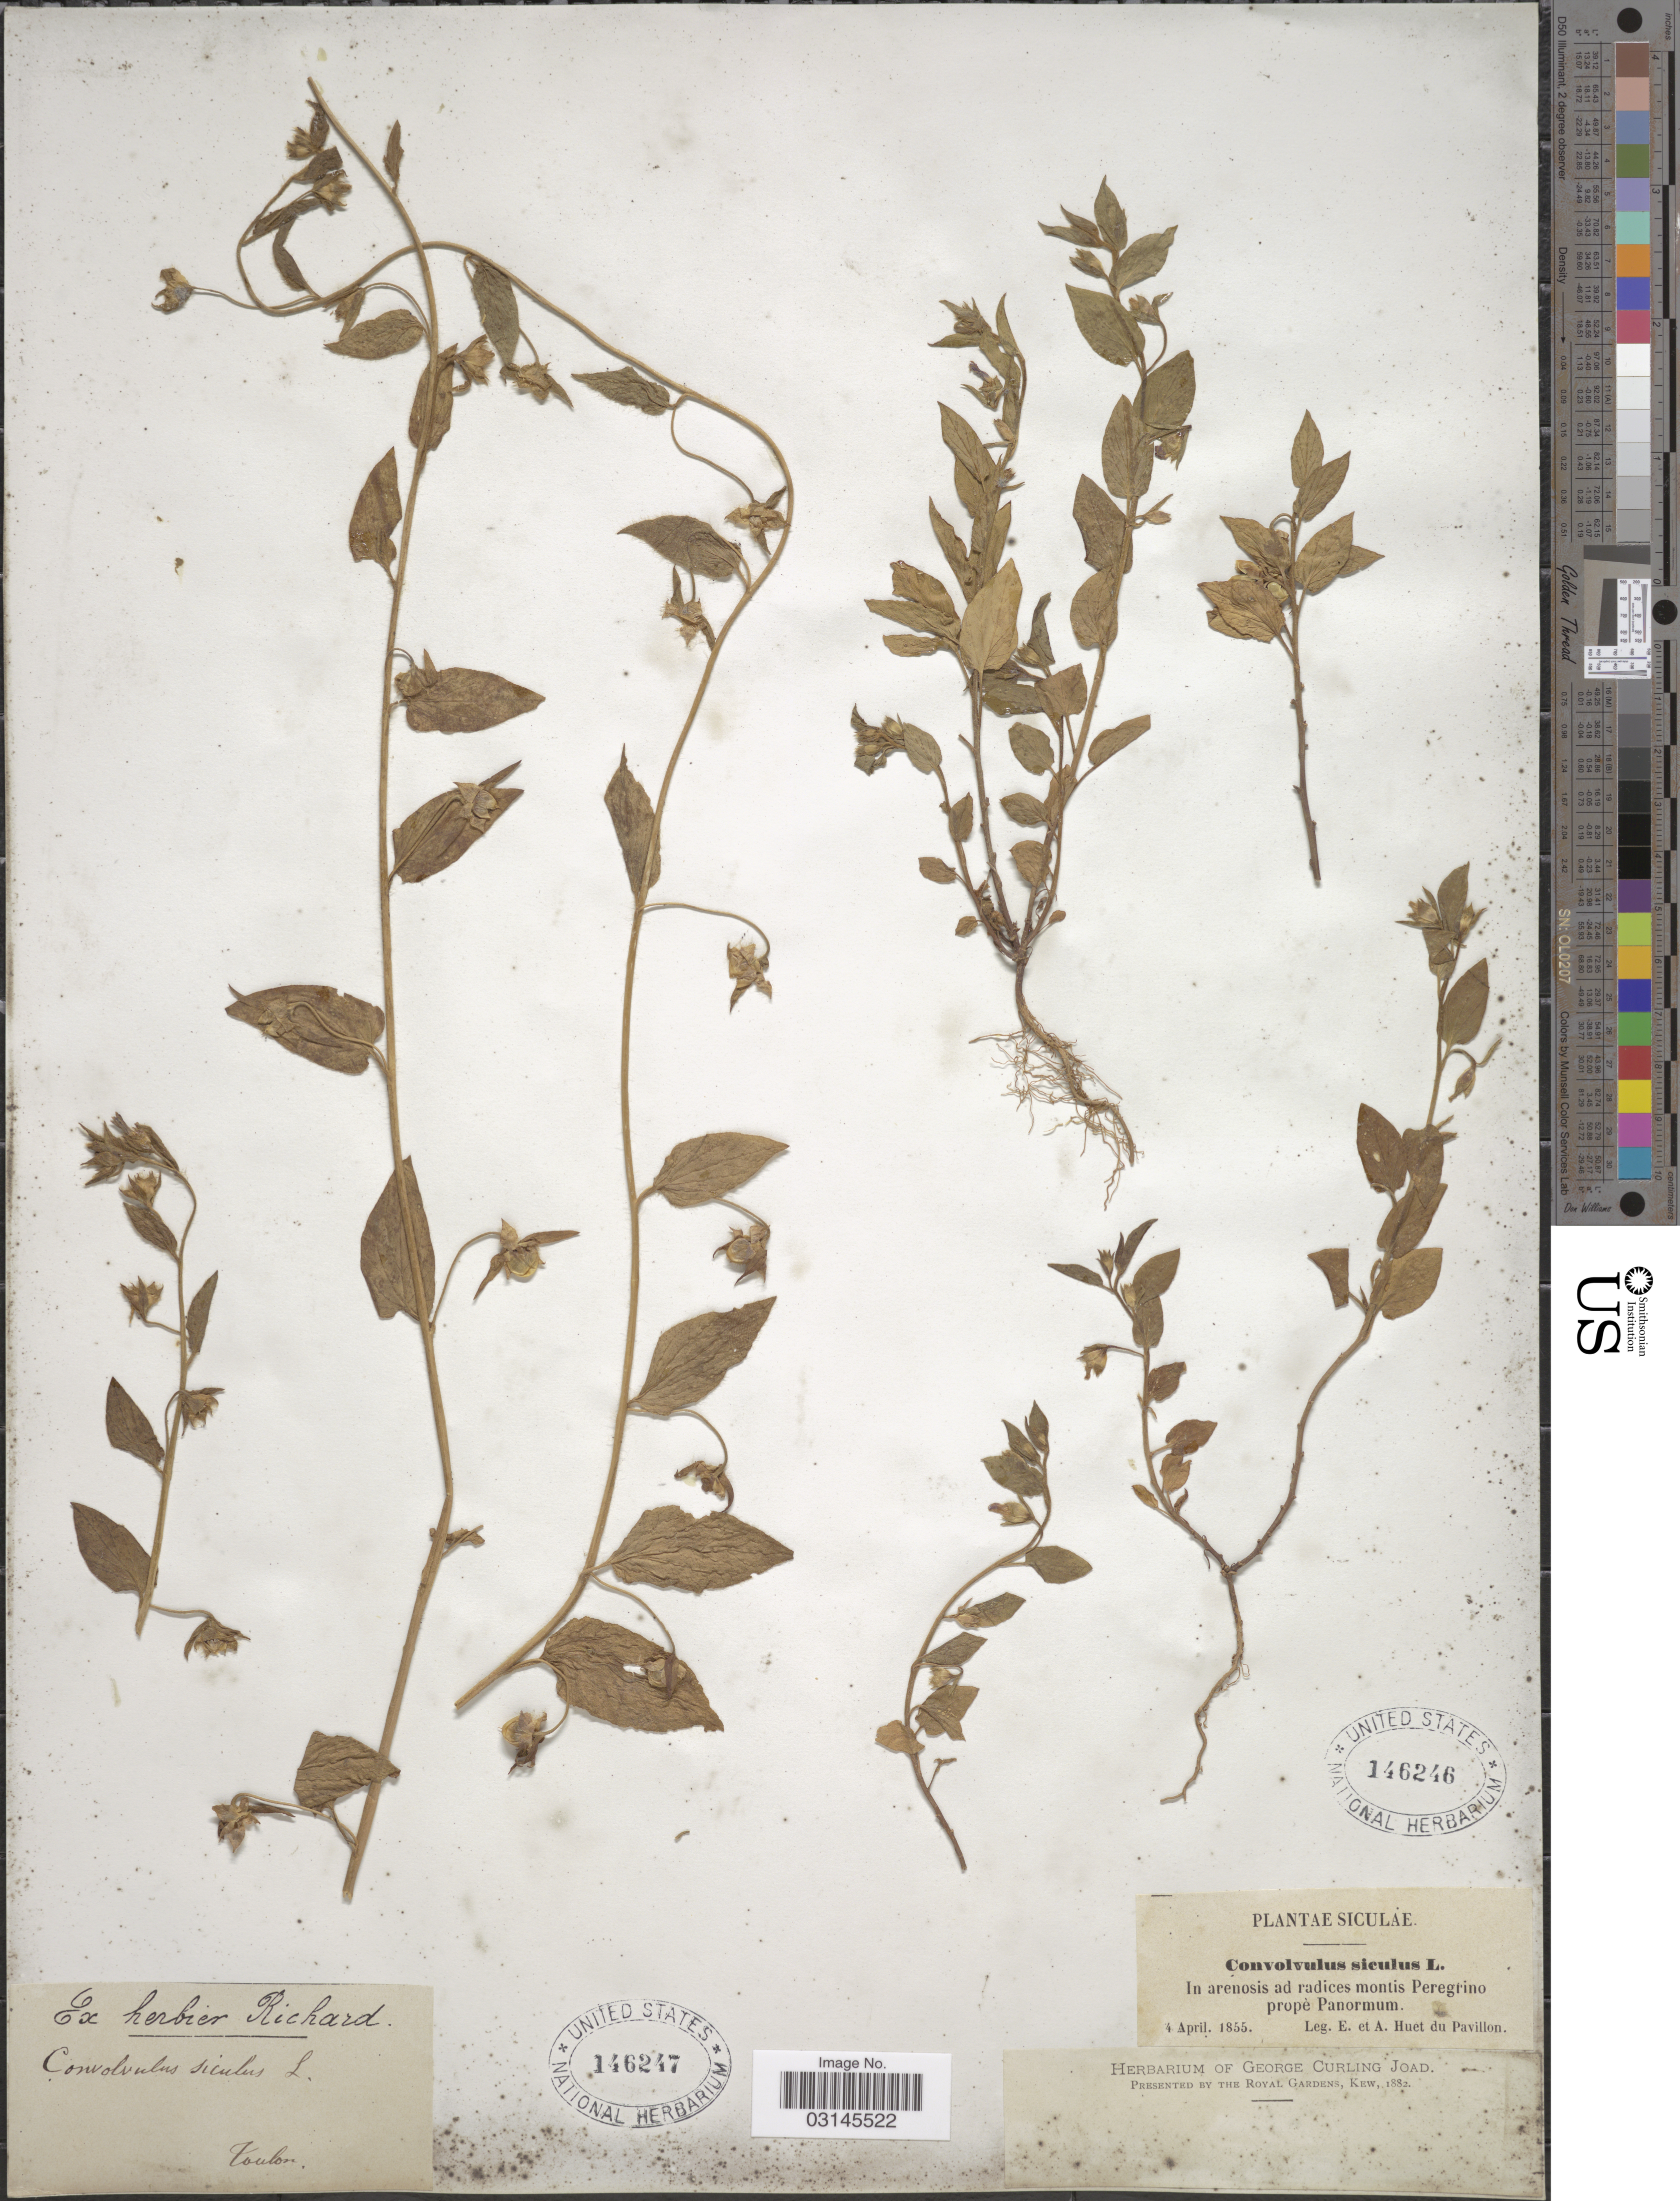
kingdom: Plantae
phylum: Tracheophyta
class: Magnoliopsida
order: Solanales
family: Convolvulaceae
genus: Convolvulus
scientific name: Convolvulus siculus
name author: L.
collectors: E. Huet du Pavillon & A. Huet du Pavillon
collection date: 1855-04-04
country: Italy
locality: Siculae. In arenosis ad radices montis Peregrino propè Panormun.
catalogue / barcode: US 146246-2